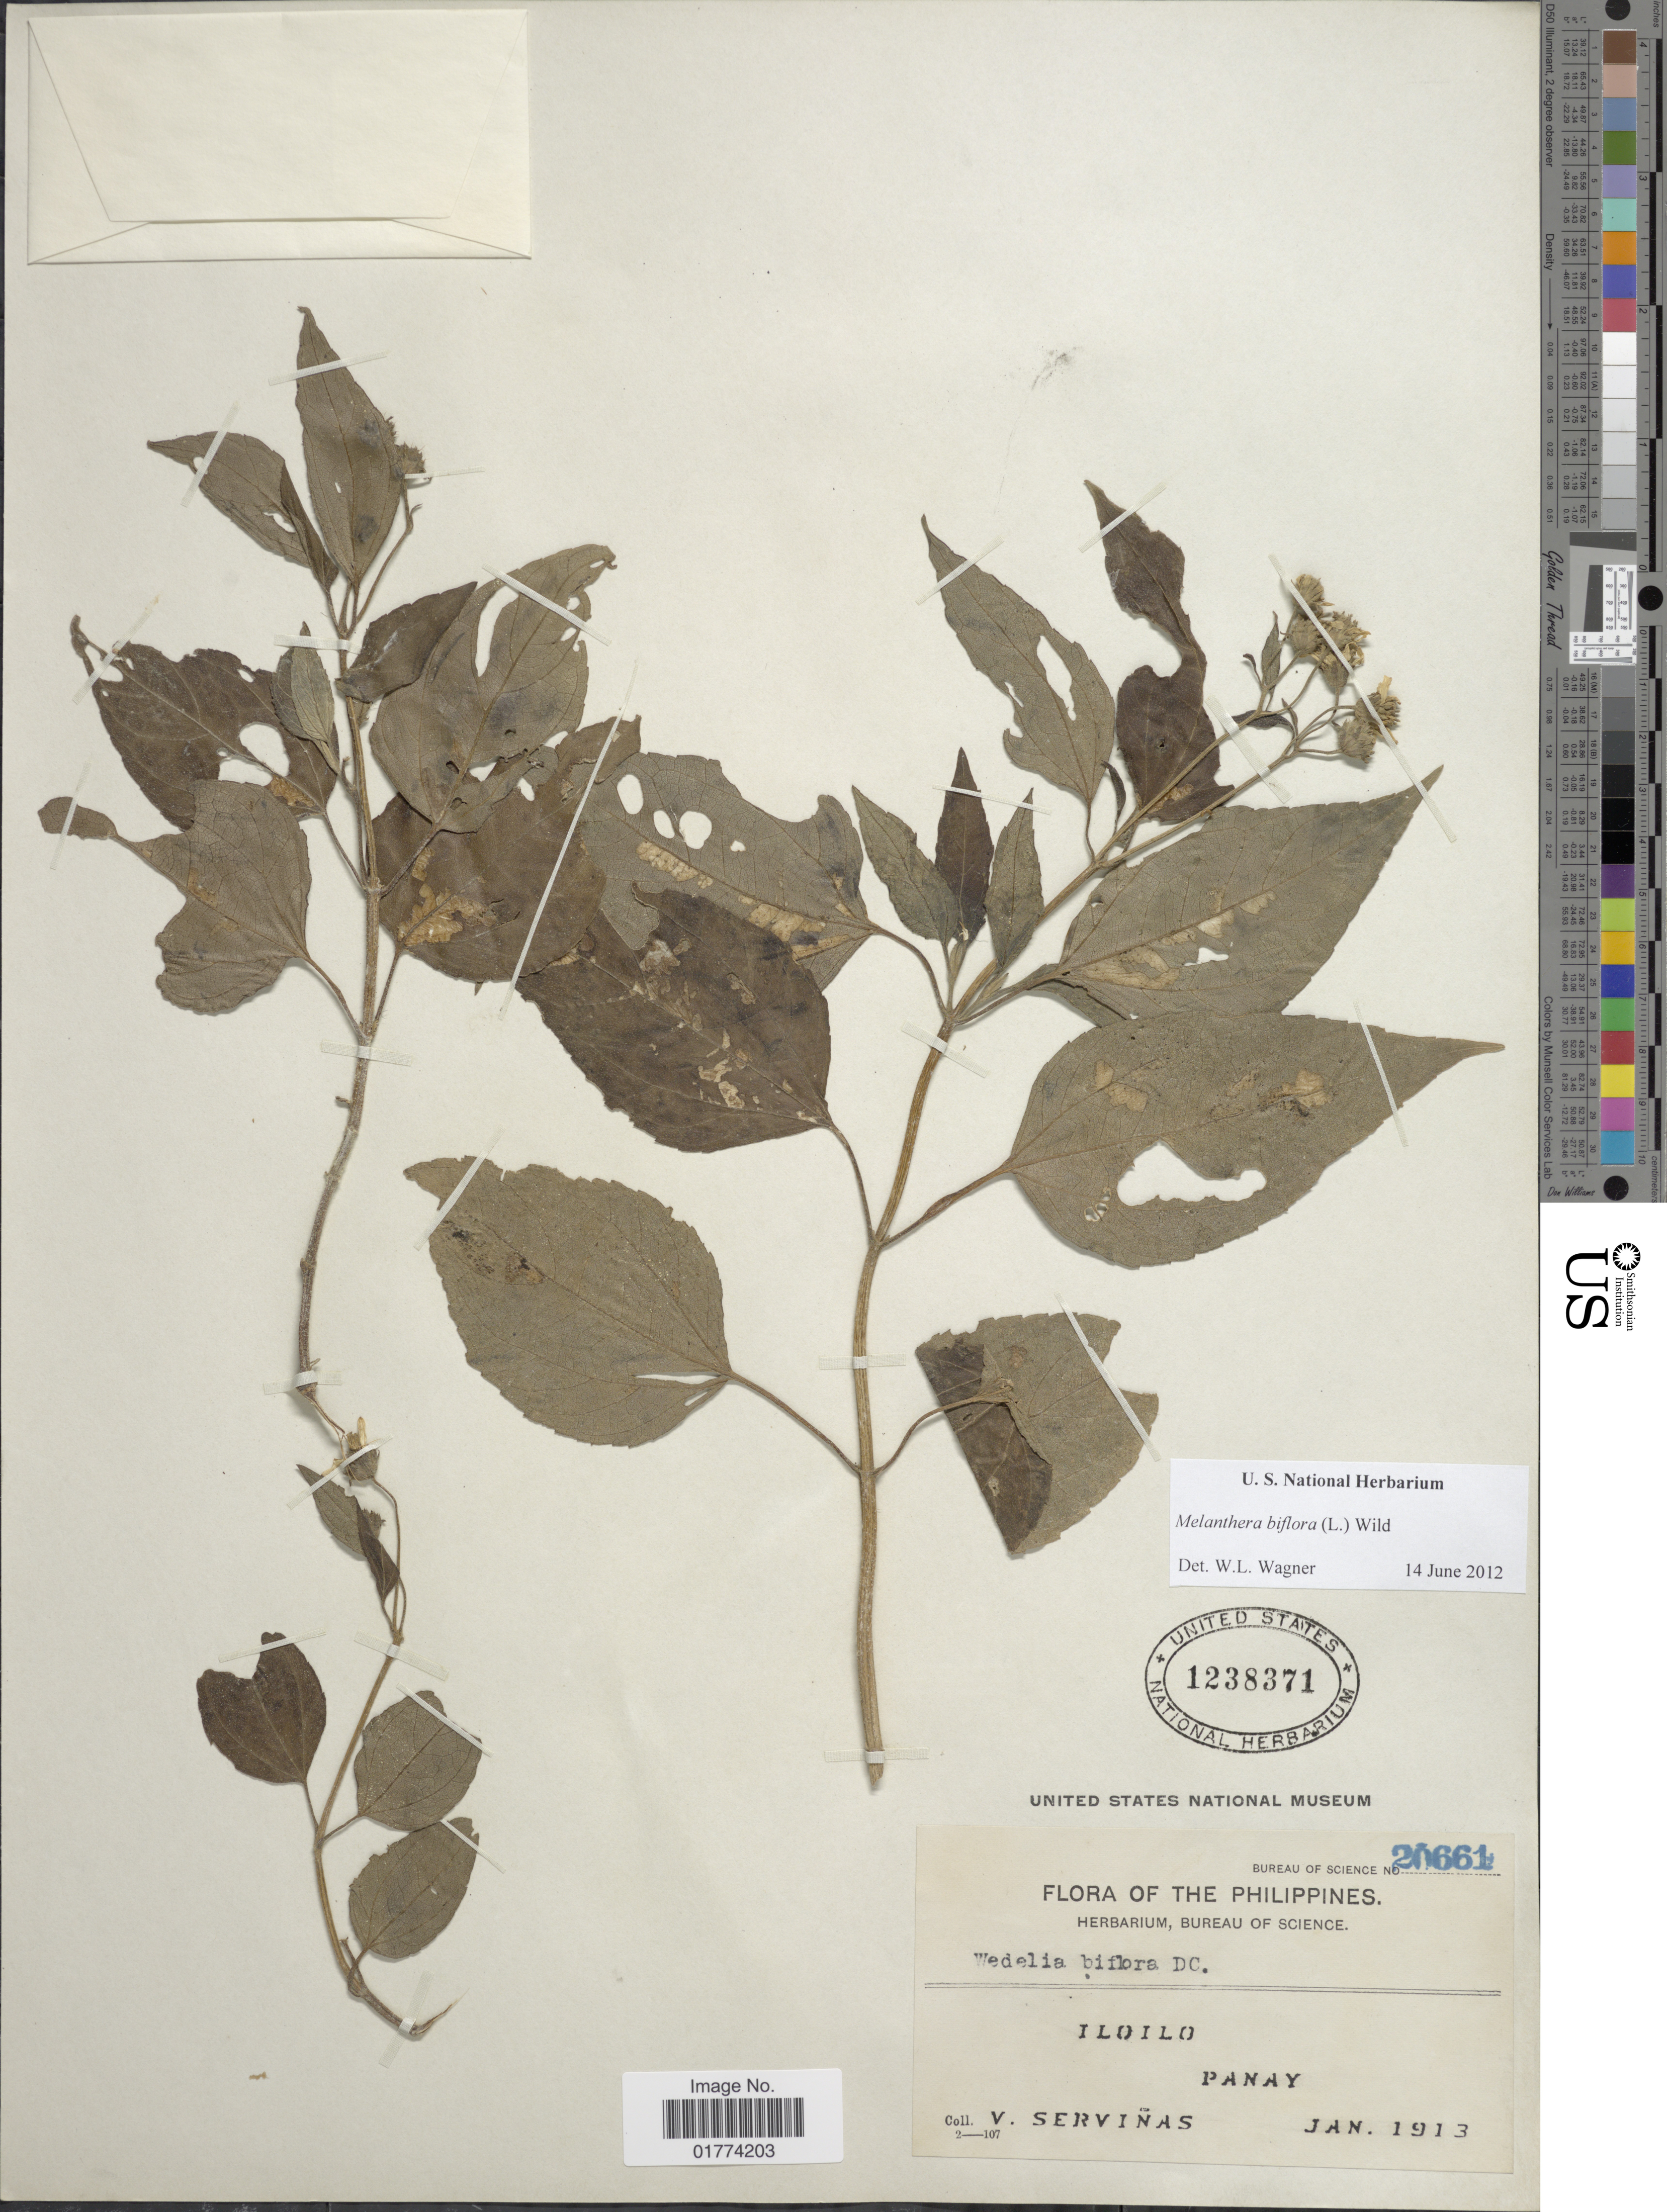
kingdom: Plantae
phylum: Tracheophyta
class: Magnoliopsida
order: Asterales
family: Asteraceae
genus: Wollastonia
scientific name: Wollastonia biflora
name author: (L.) DC.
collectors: V. Servinas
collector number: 20661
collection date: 1913-01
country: Philippines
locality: Iloilo, Panay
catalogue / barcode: US 1238371